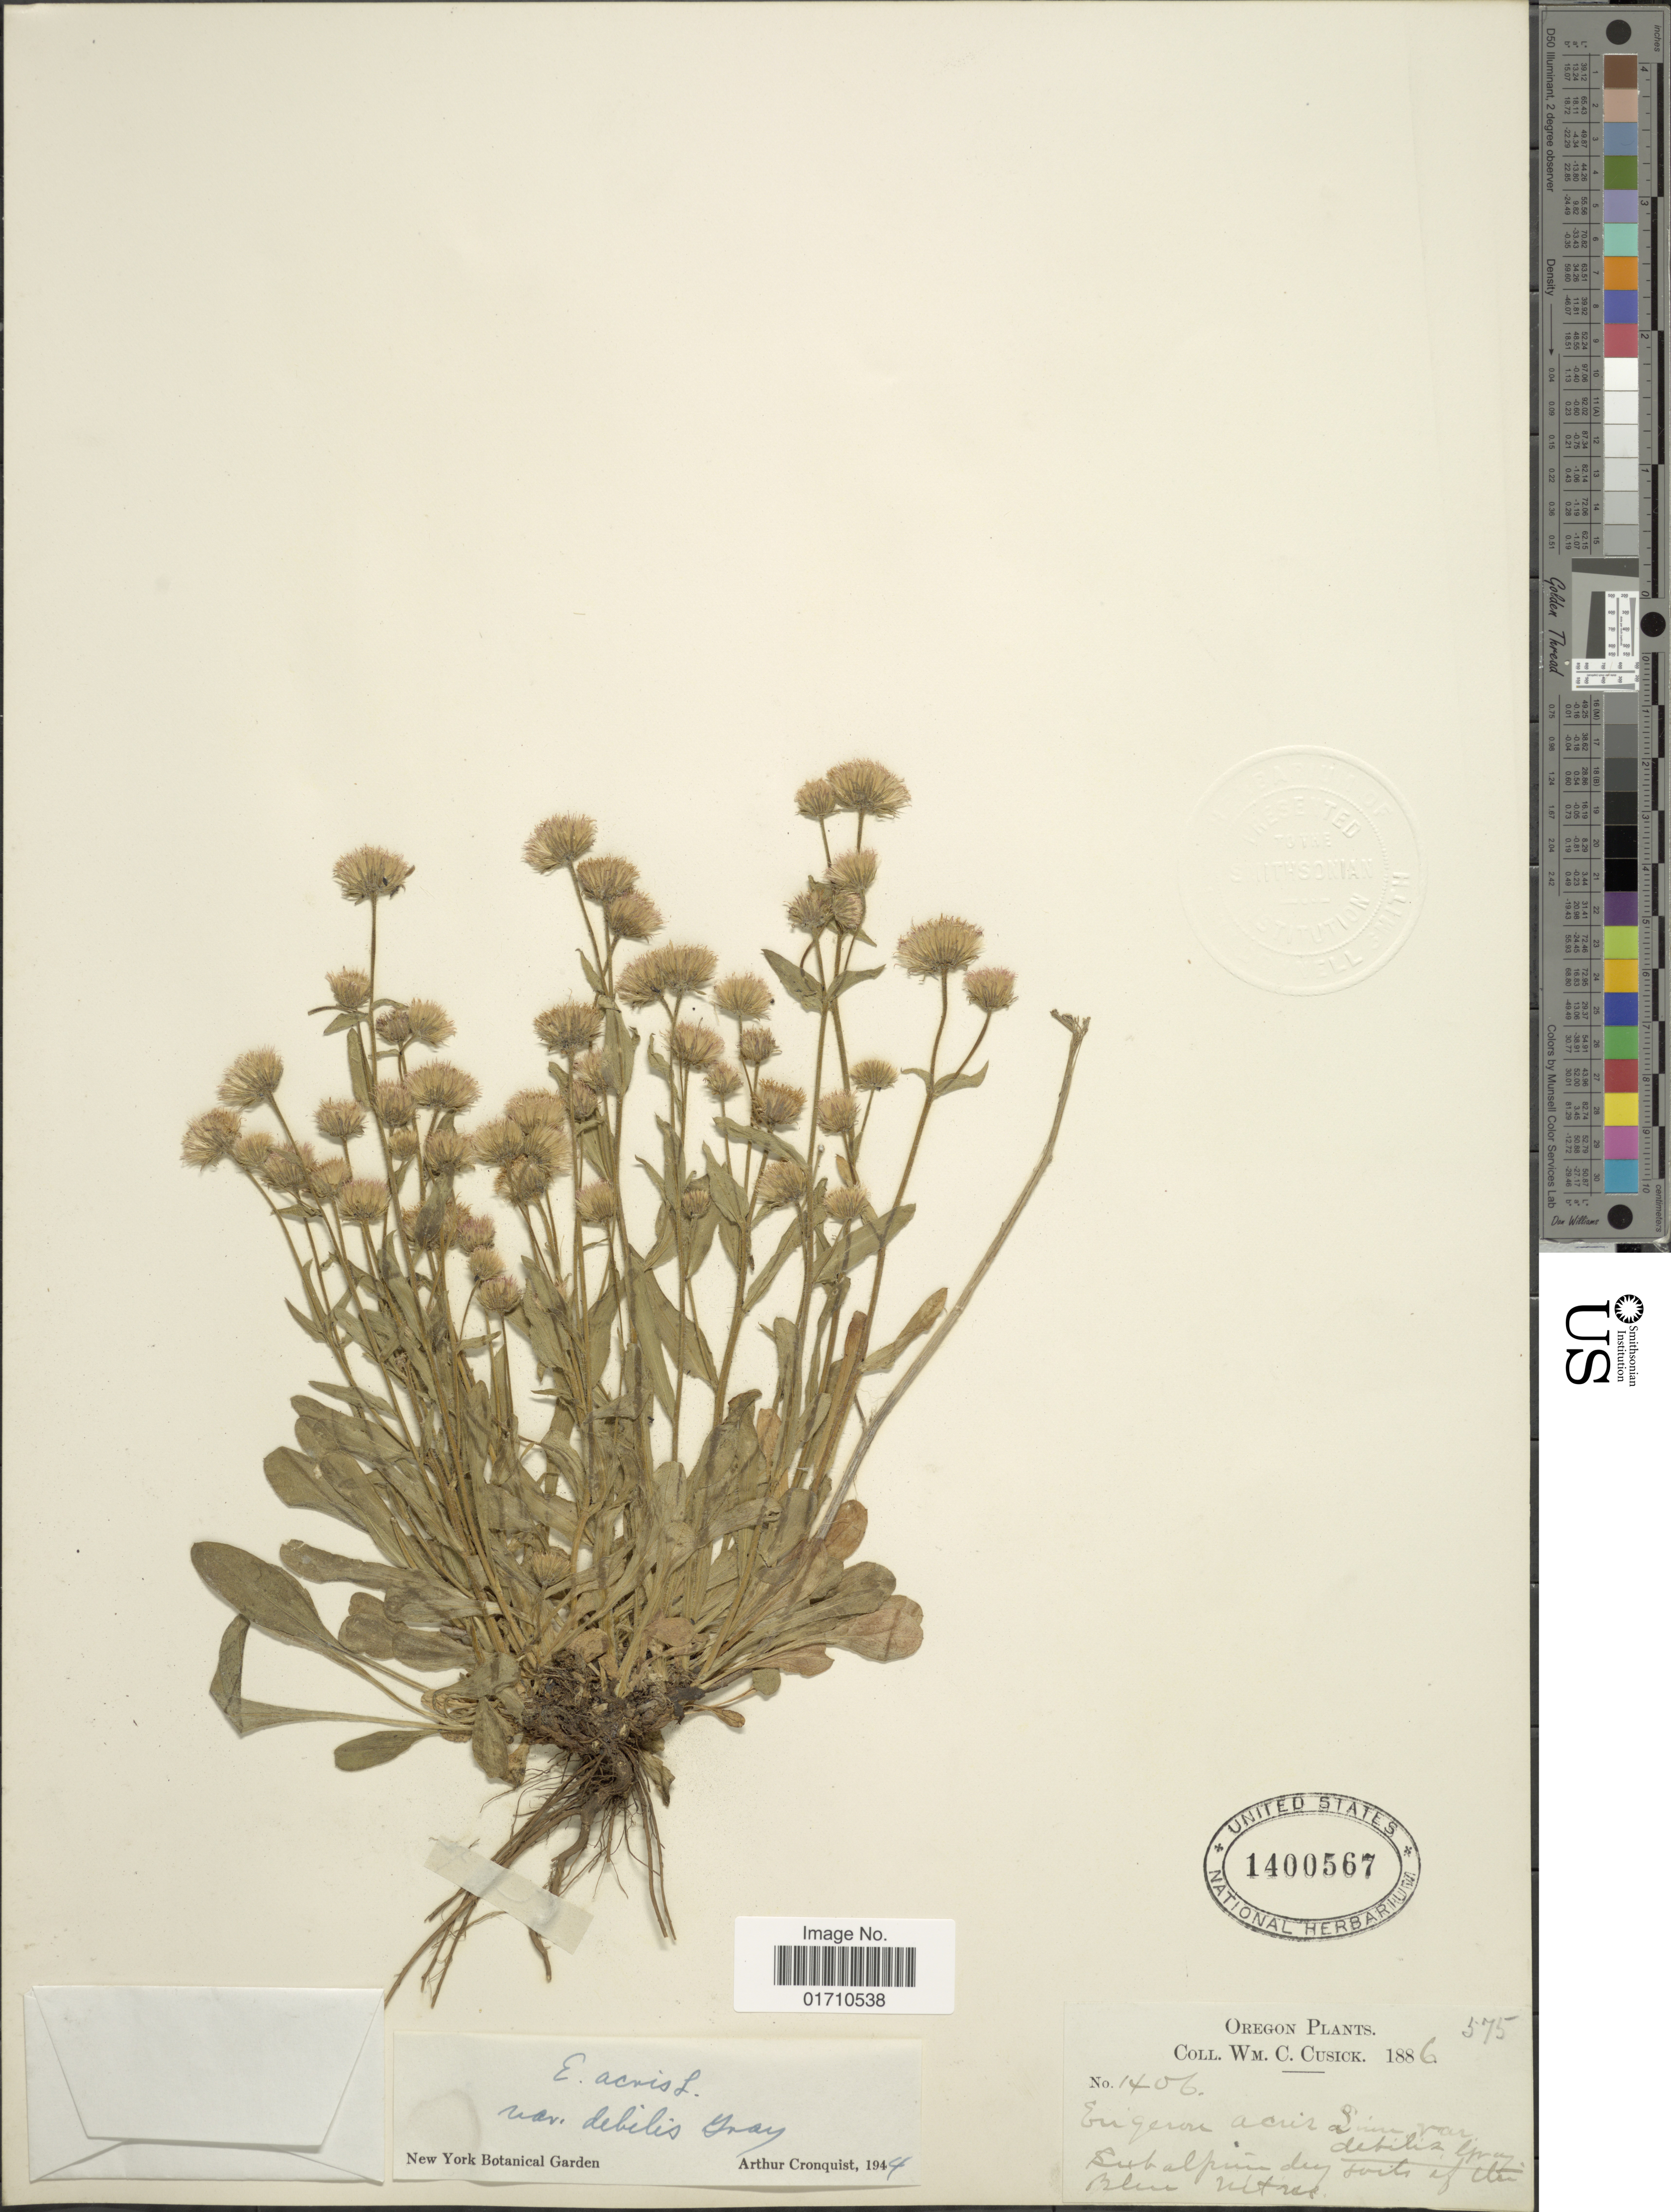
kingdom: Plantae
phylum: Tracheophyta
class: Magnoliopsida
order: Asterales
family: Asteraceae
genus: Erigeron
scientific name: Erigeron acris var. debilis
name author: A. Gray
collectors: W. C. Cusick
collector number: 1406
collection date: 1886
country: United States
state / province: Oregon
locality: Sub alpine dry soil of the Blue Mnts.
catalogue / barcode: US 1400567